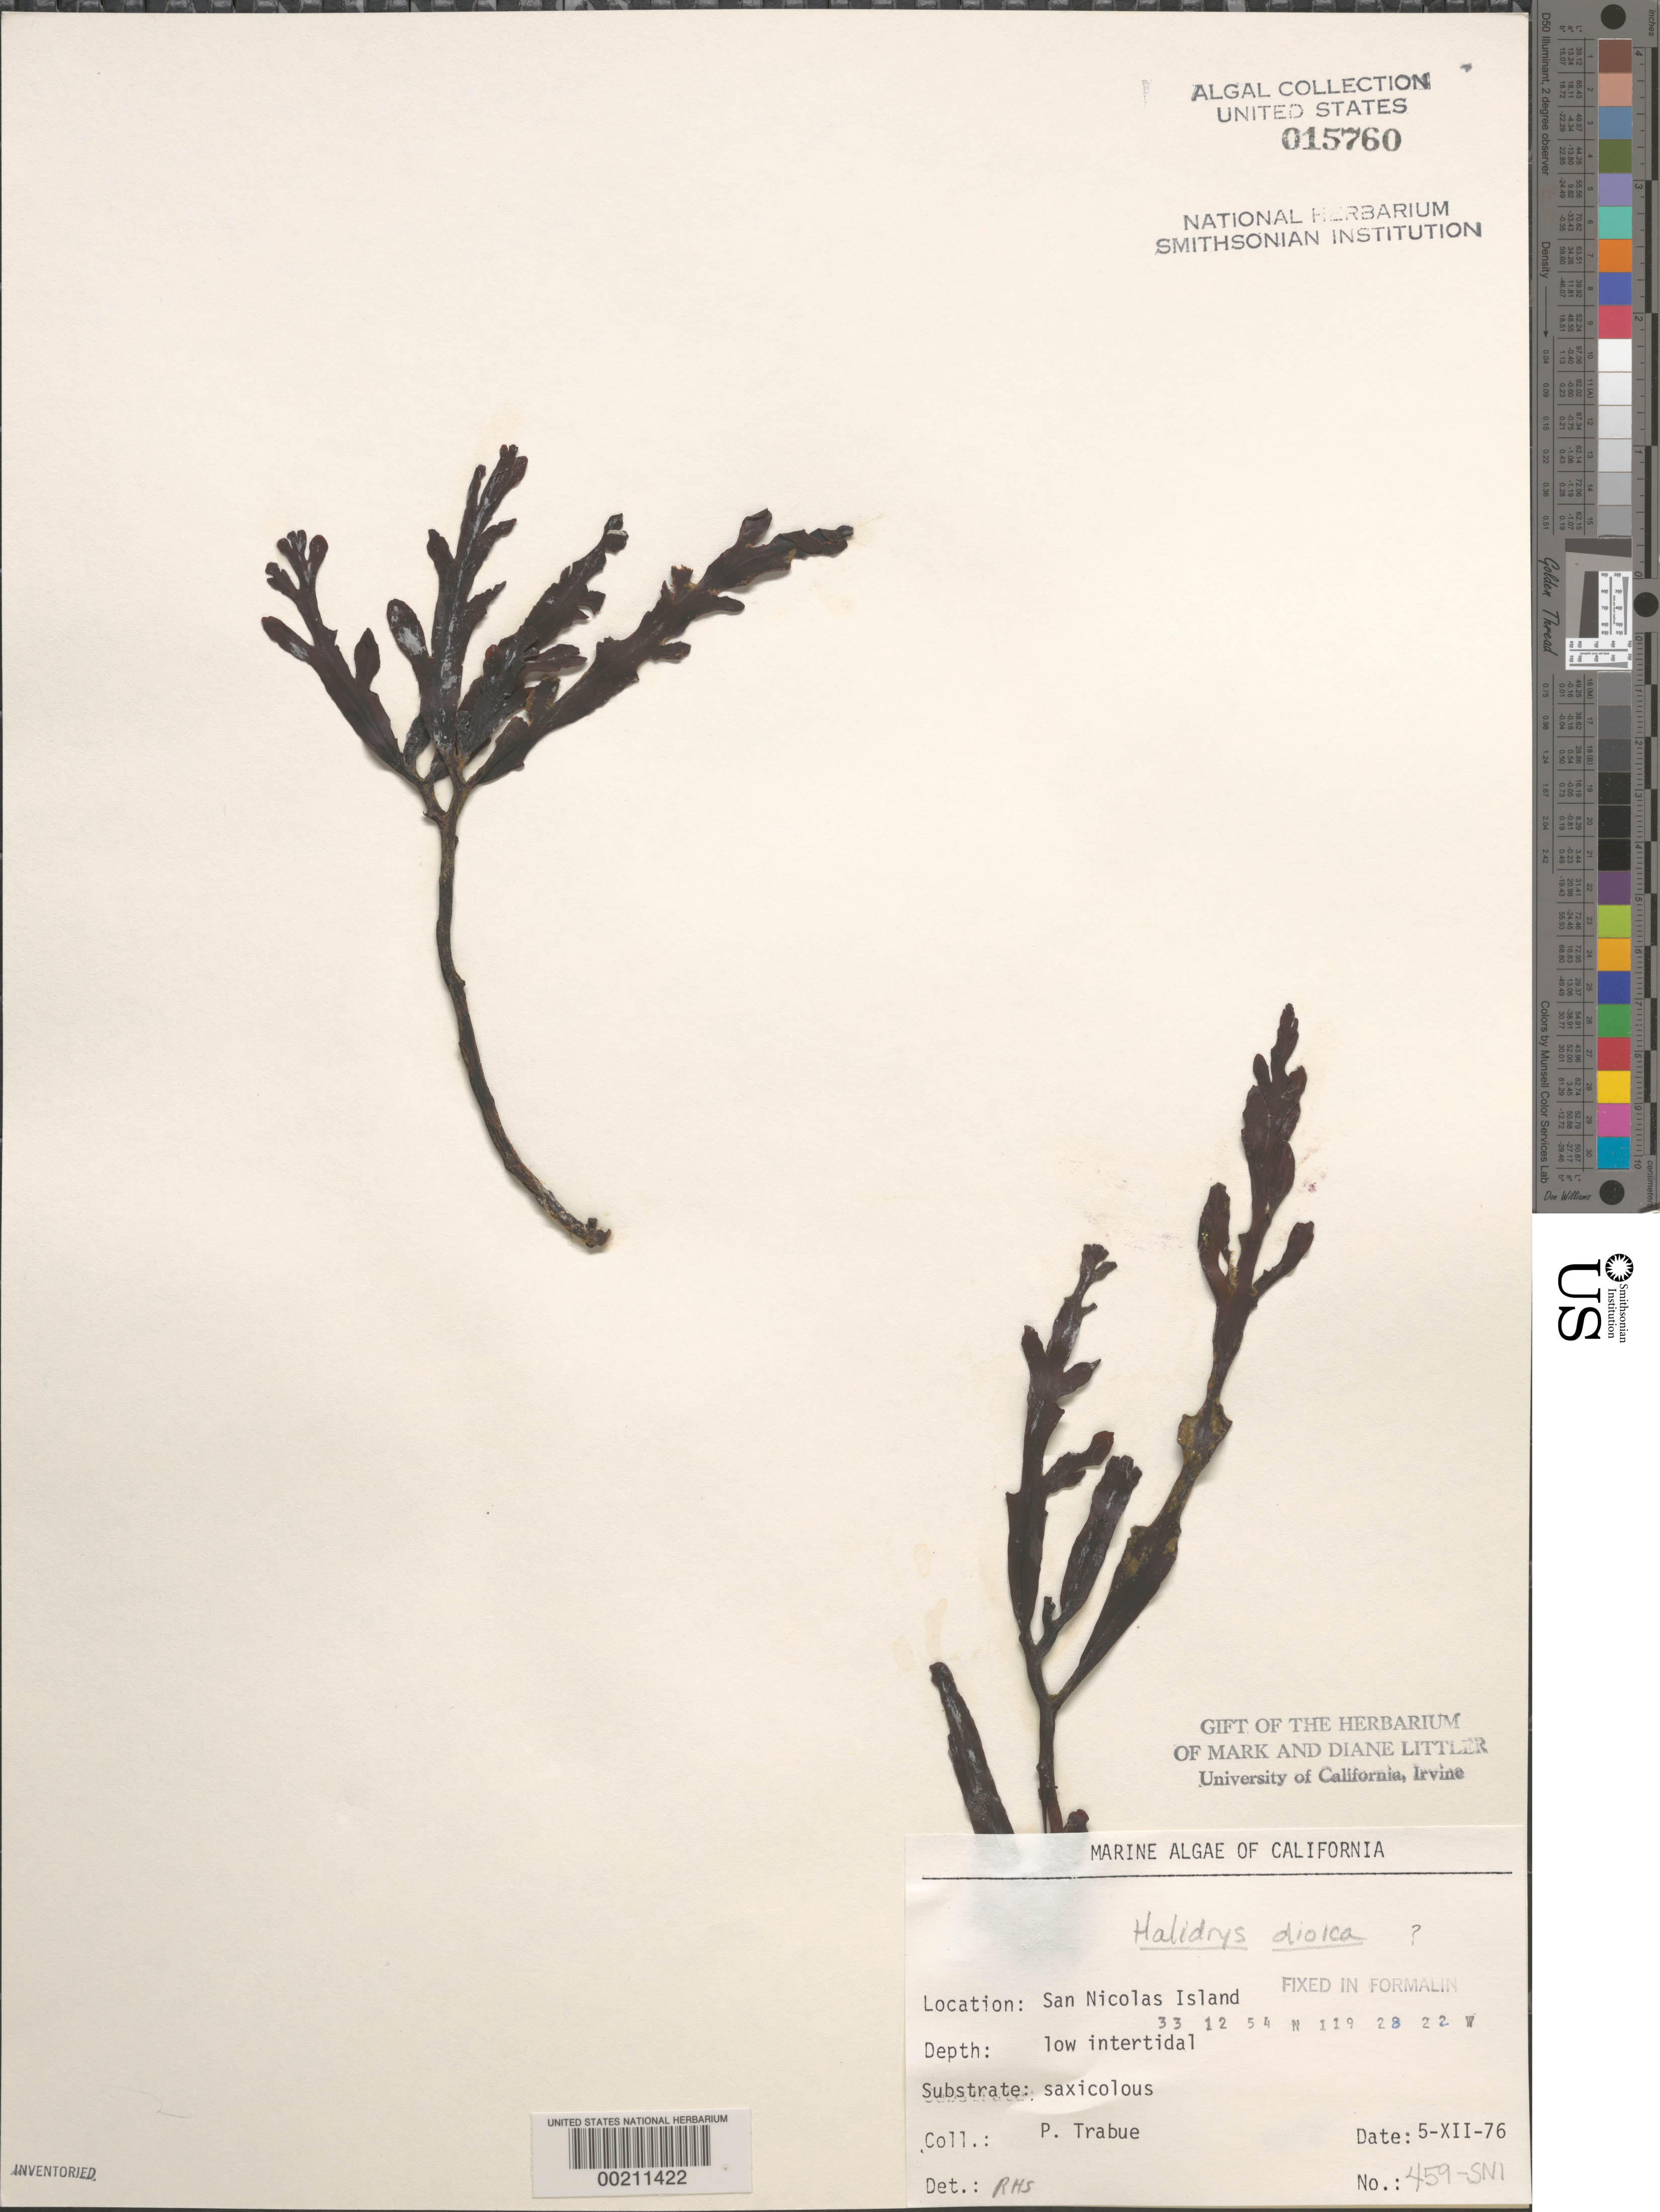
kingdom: Chromista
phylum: Ochrophyta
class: Phaeophyceae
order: Fucales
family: Sargassaceae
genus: Halidrys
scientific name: Halidrys dioica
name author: N.L. Gardner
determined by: Sims, Robert H.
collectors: P. J. Trabue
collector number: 459-sni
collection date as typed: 05 Dec 1976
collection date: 1976-12-05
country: United States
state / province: California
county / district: Ventura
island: San Nicolas Island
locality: Dutch Harbor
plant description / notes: BLM-SOCALBIGHT Rocky Intertidal Survey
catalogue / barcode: US 15760